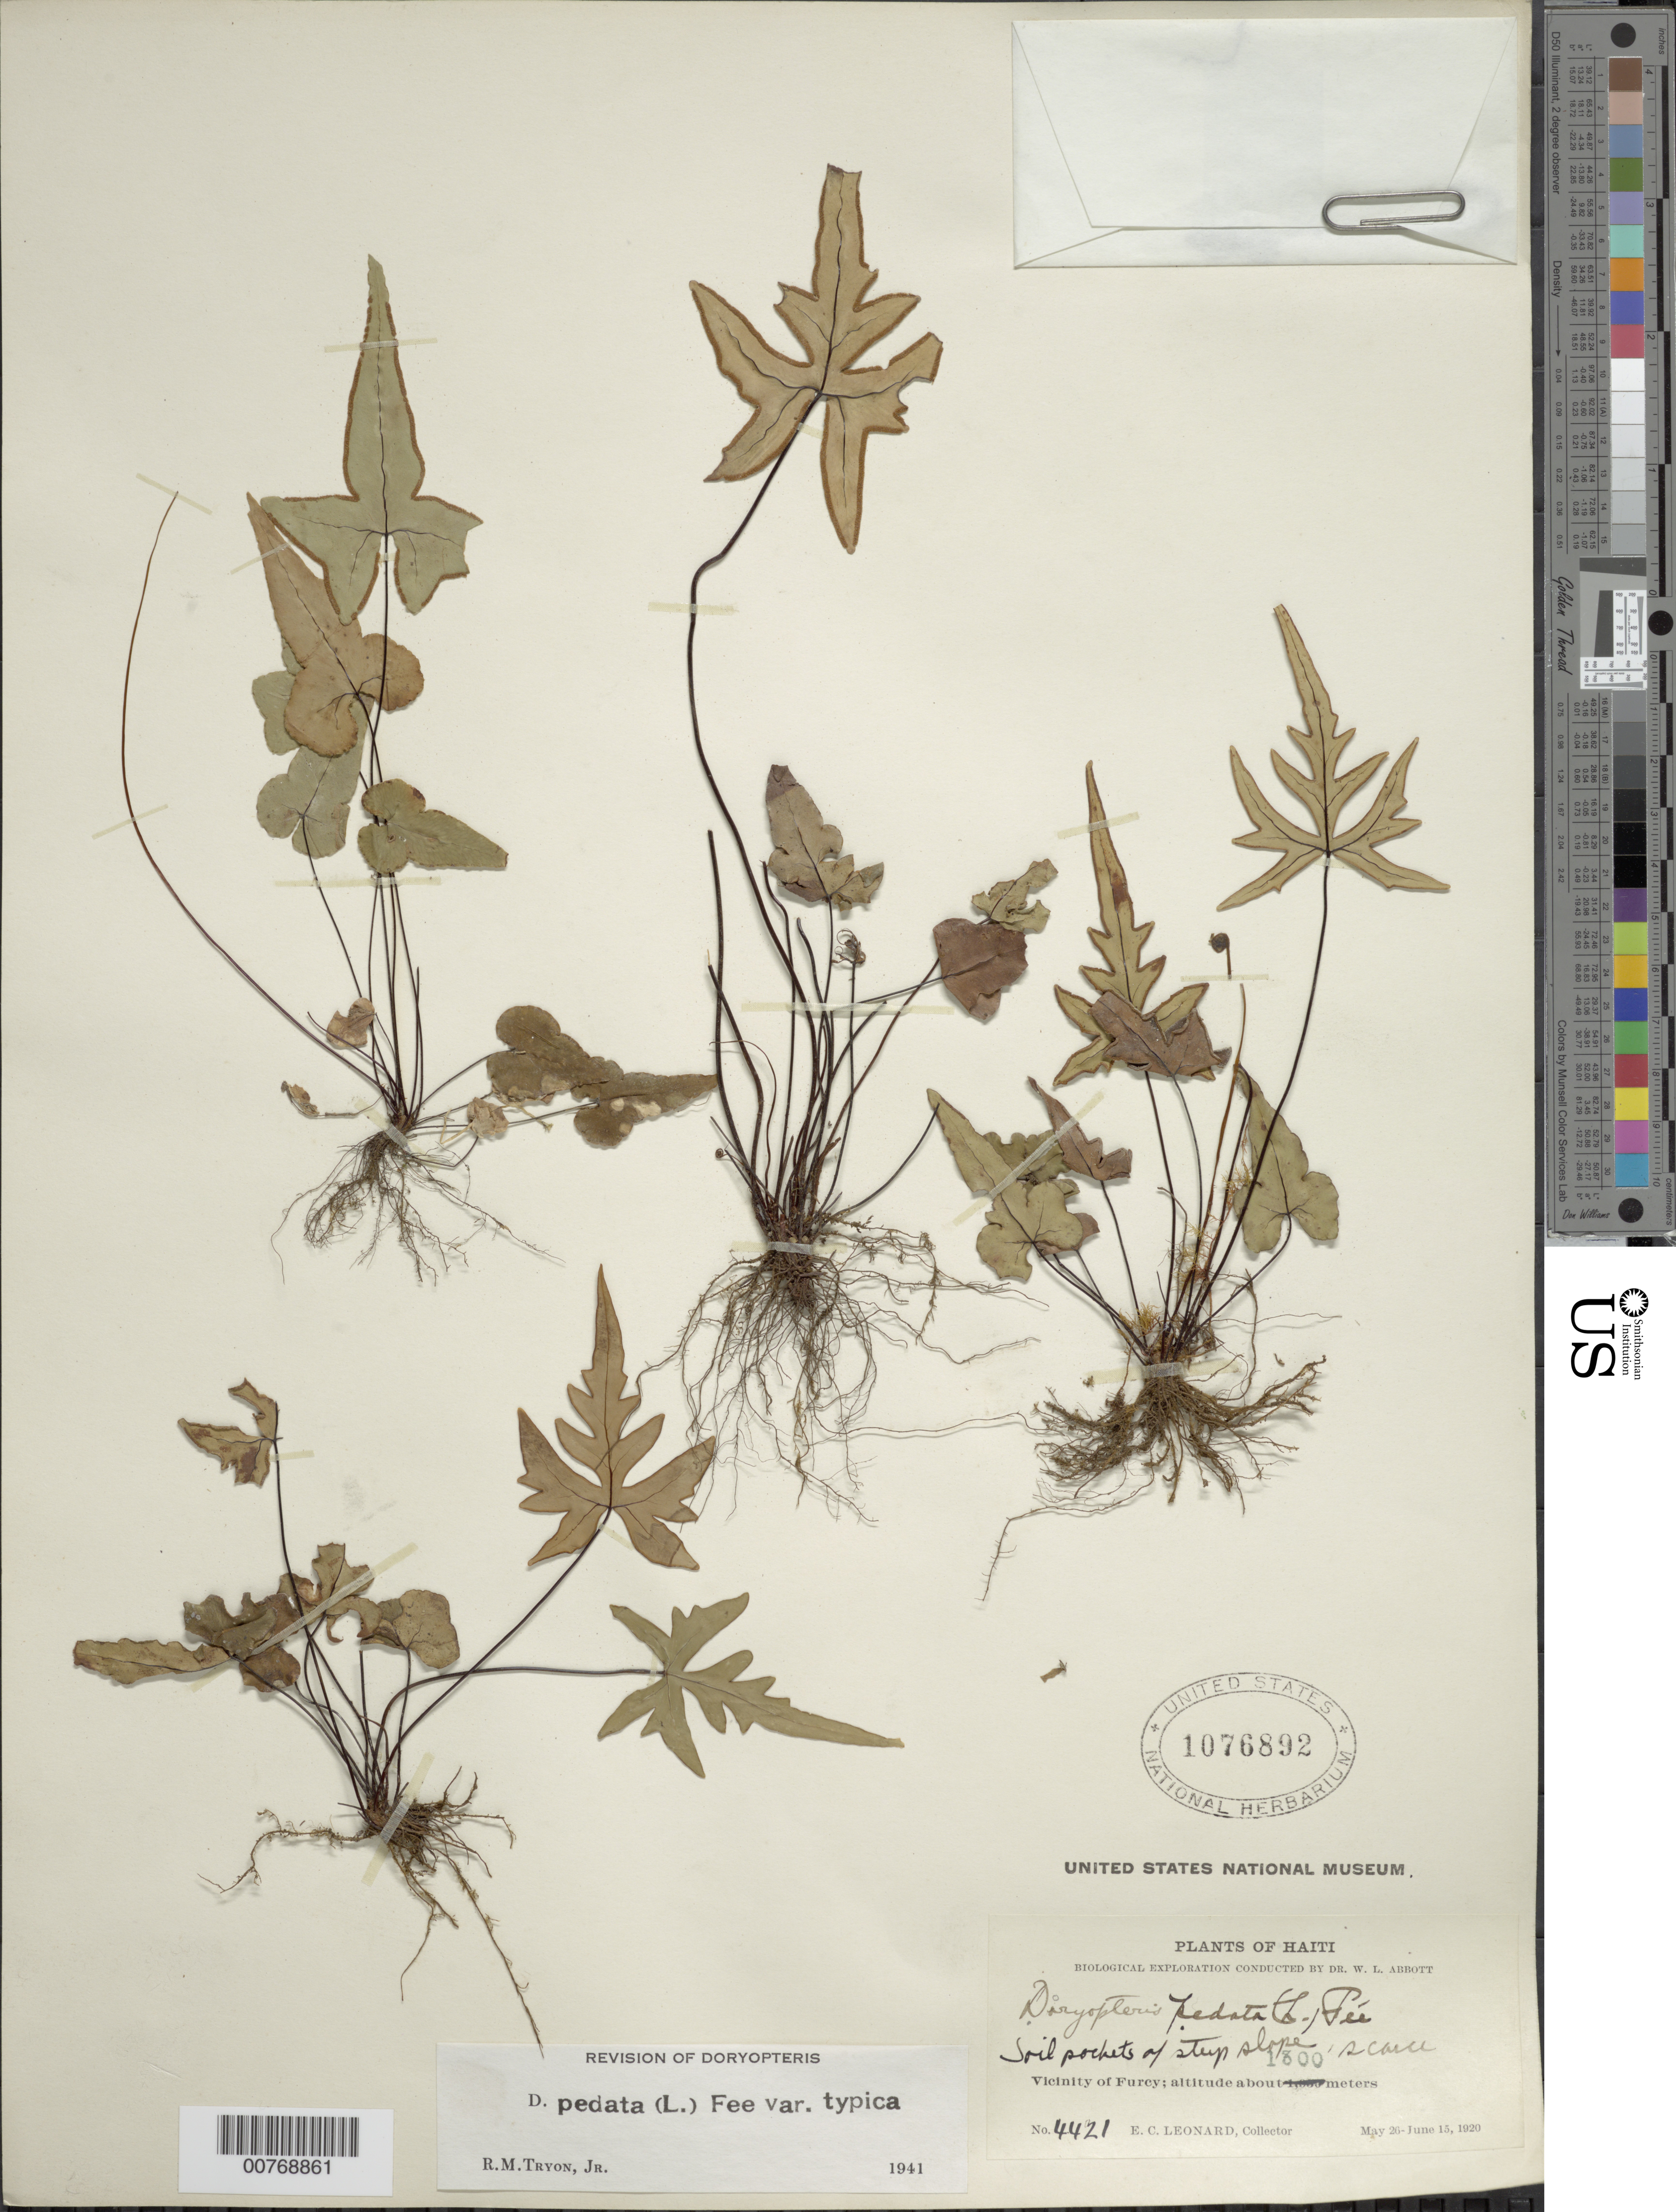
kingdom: Plantae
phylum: Tracheophyta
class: Polypodiopsida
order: Polypodiales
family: Pteridaceae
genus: Doryopteris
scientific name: Doryopteris pedata var. typica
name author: (L.) Fée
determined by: Tryon, Rolla M., Jr.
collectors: E. C. Leonard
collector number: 4421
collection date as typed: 26 May 1920 15 Jun 1920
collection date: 1920-05-26/1920-06-15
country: Haiti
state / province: Ouest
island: Hispaniola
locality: Vicinity of Furcy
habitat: Soil pockets, steep slope, scarce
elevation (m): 1300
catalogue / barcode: US 1076892